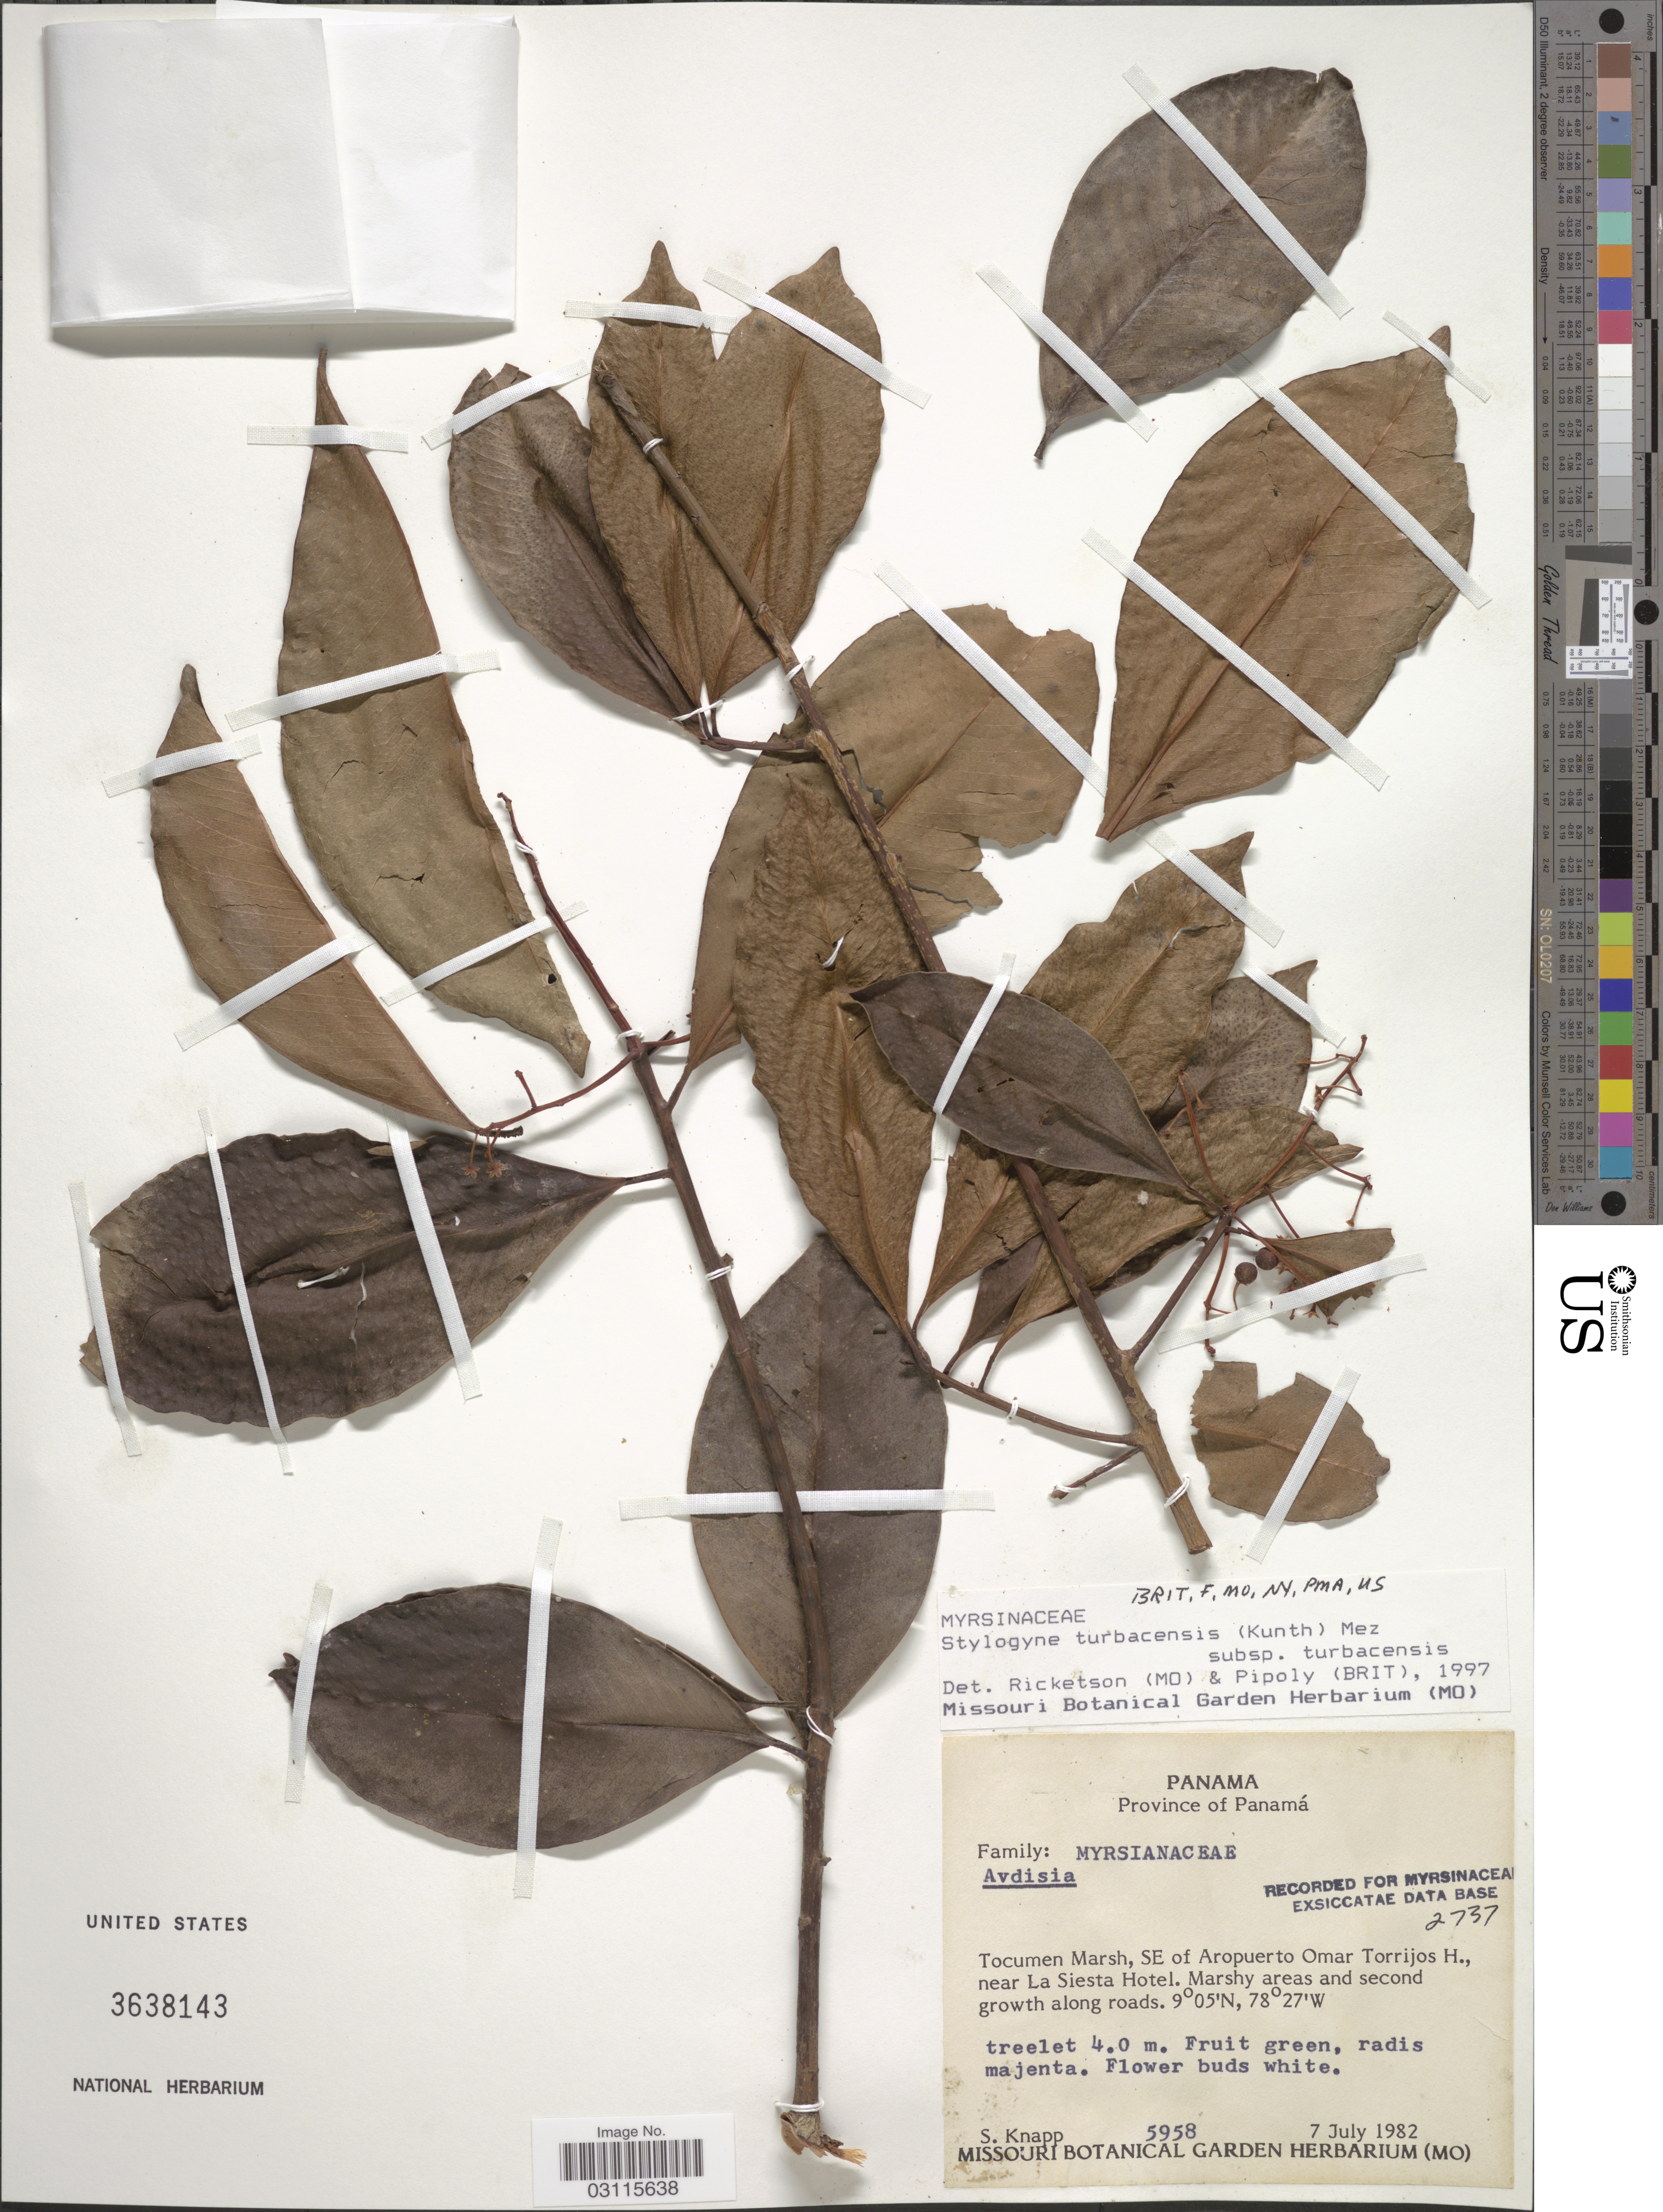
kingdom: Plantae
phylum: Tracheophyta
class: Magnoliopsida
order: Ericales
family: Primulaceae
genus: Stylogyne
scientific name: Stylogyne turbacensis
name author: (Kunth) Mez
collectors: S. Knapp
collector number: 5958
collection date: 1982-07-07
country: Panama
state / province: Colón / Panamá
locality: Province of Panamá. Tocumen Marsh, SE of Aropuerto Omar Torrijos H., near La Siesta Hotel.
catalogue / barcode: US 3638143